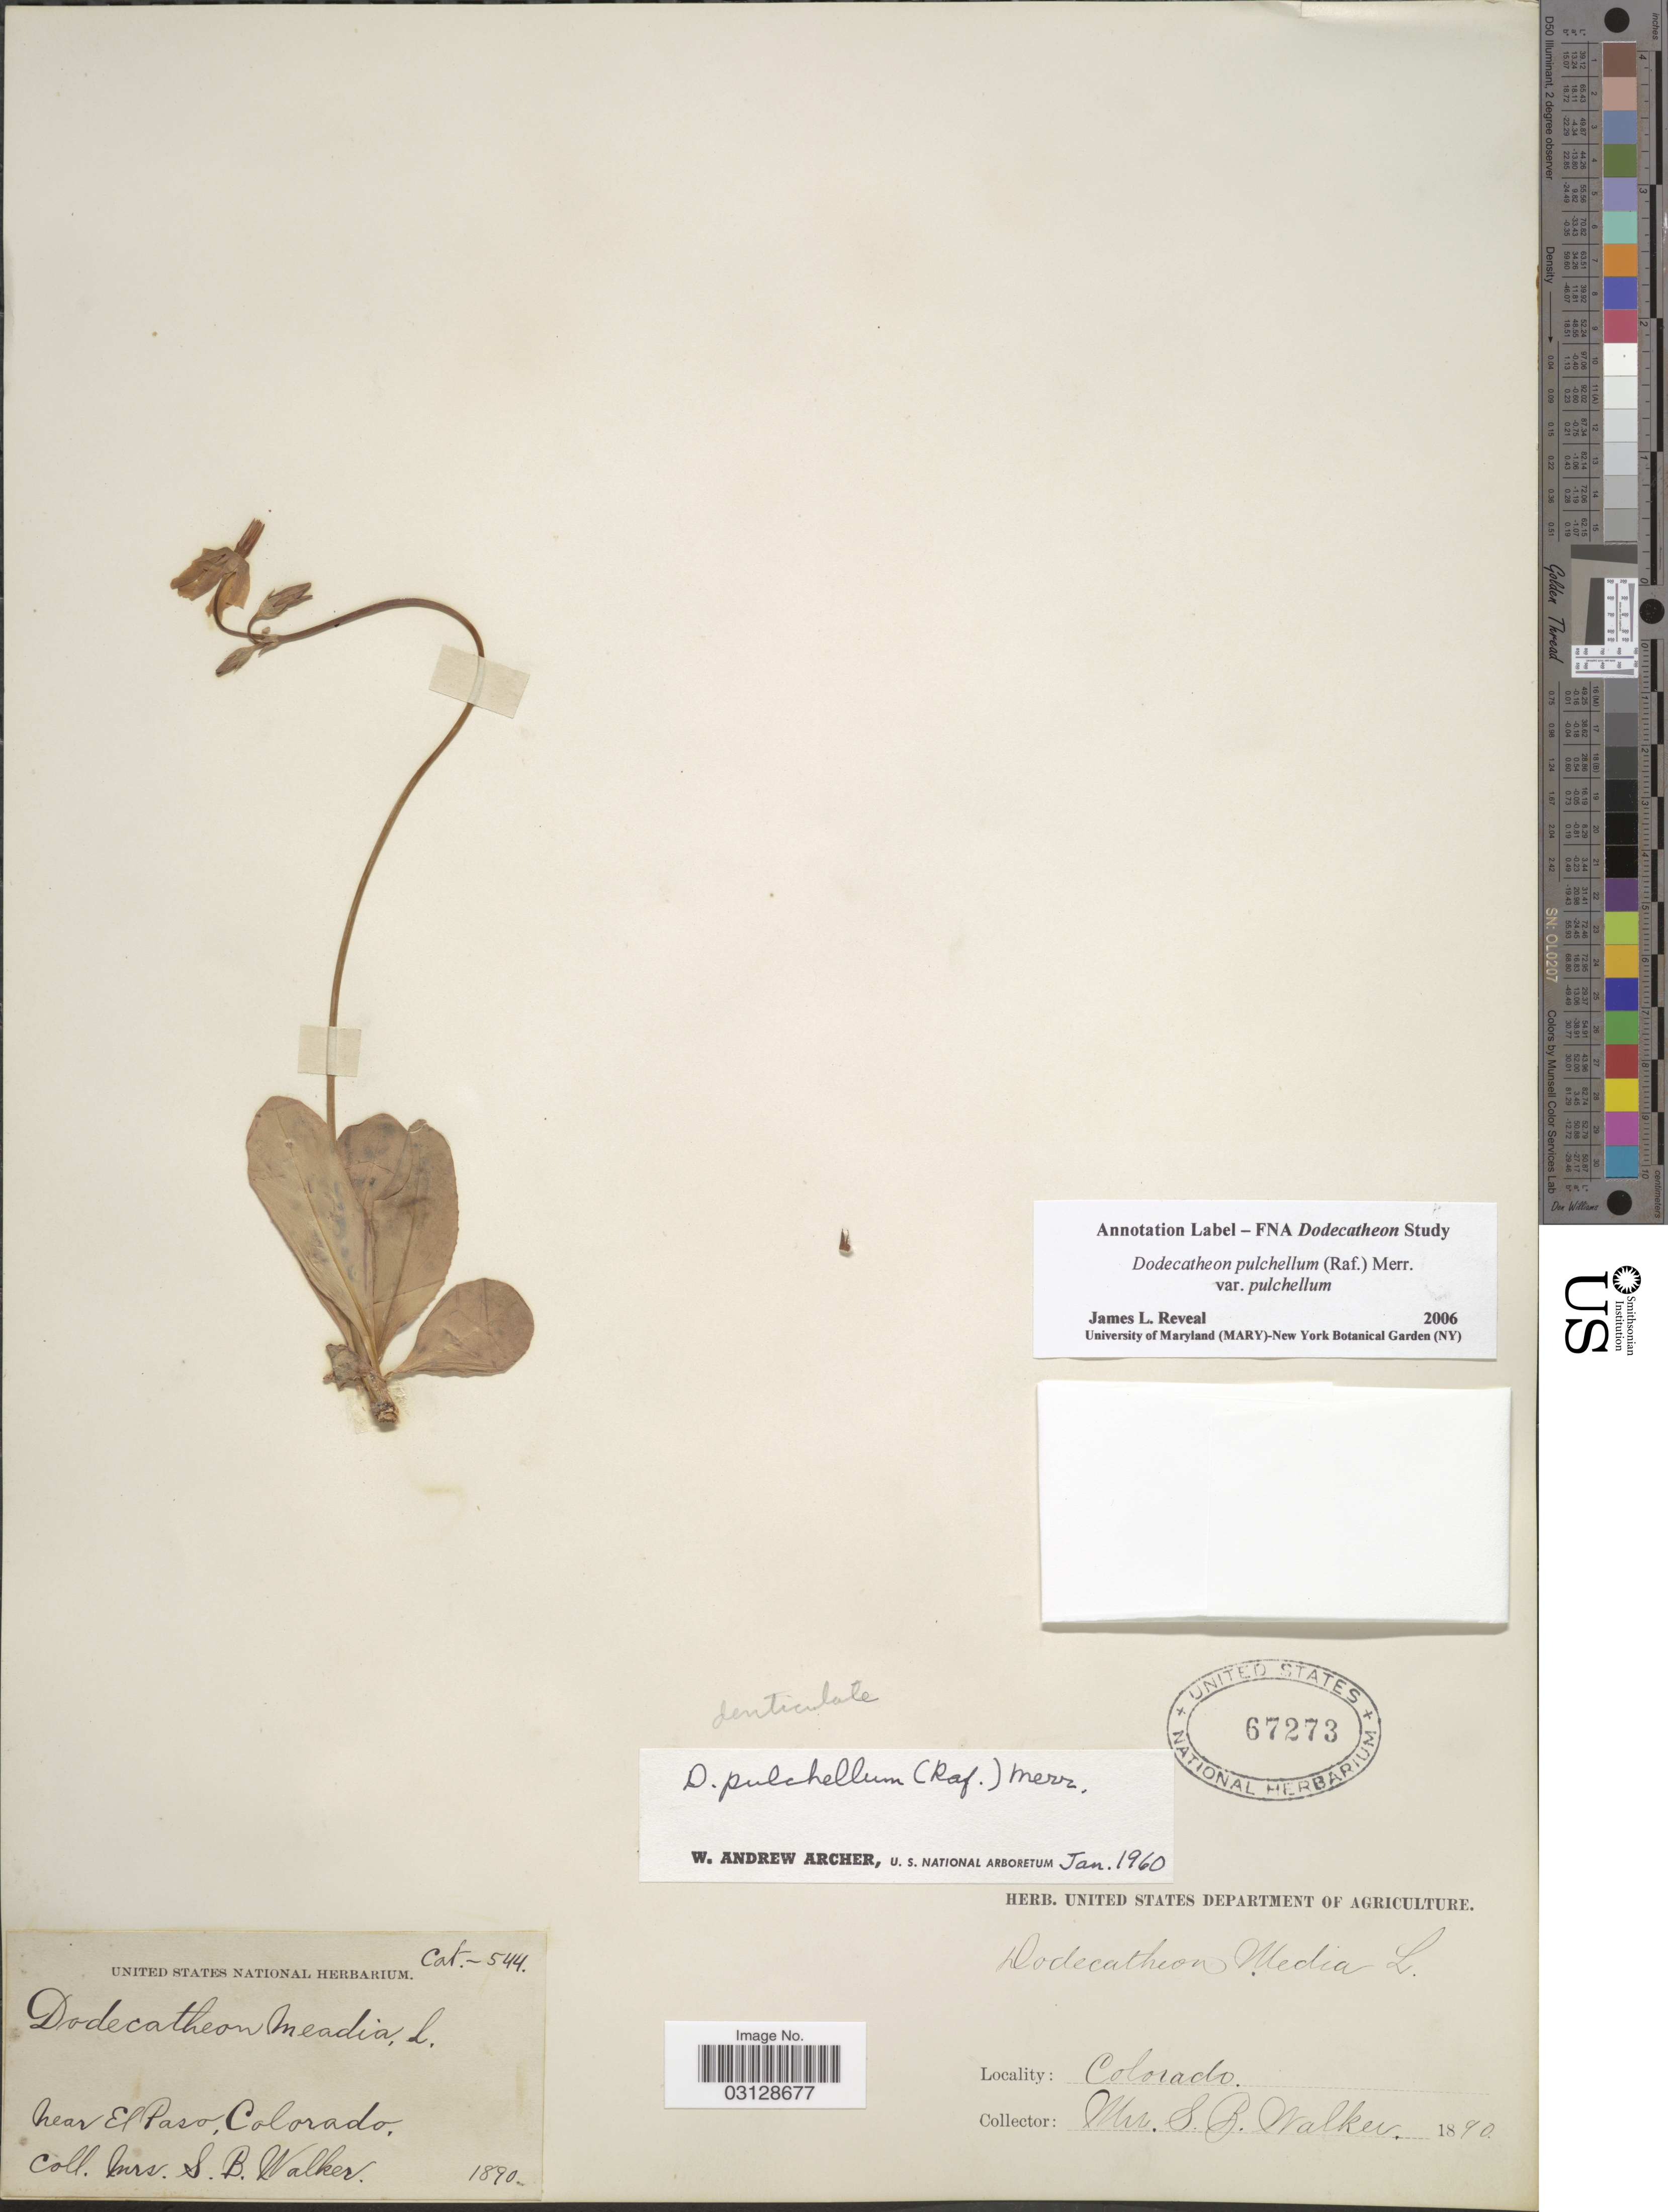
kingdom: Plantae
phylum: Tracheophyta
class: Magnoliopsida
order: Ericales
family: Primulaceae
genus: Dodecatheon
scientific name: Dodecatheon pulchellum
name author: (Raf.) Merr.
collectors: S. Walker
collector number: cat. - 544?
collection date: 1890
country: United States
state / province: Colorado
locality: Near El Paso.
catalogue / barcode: US 67273